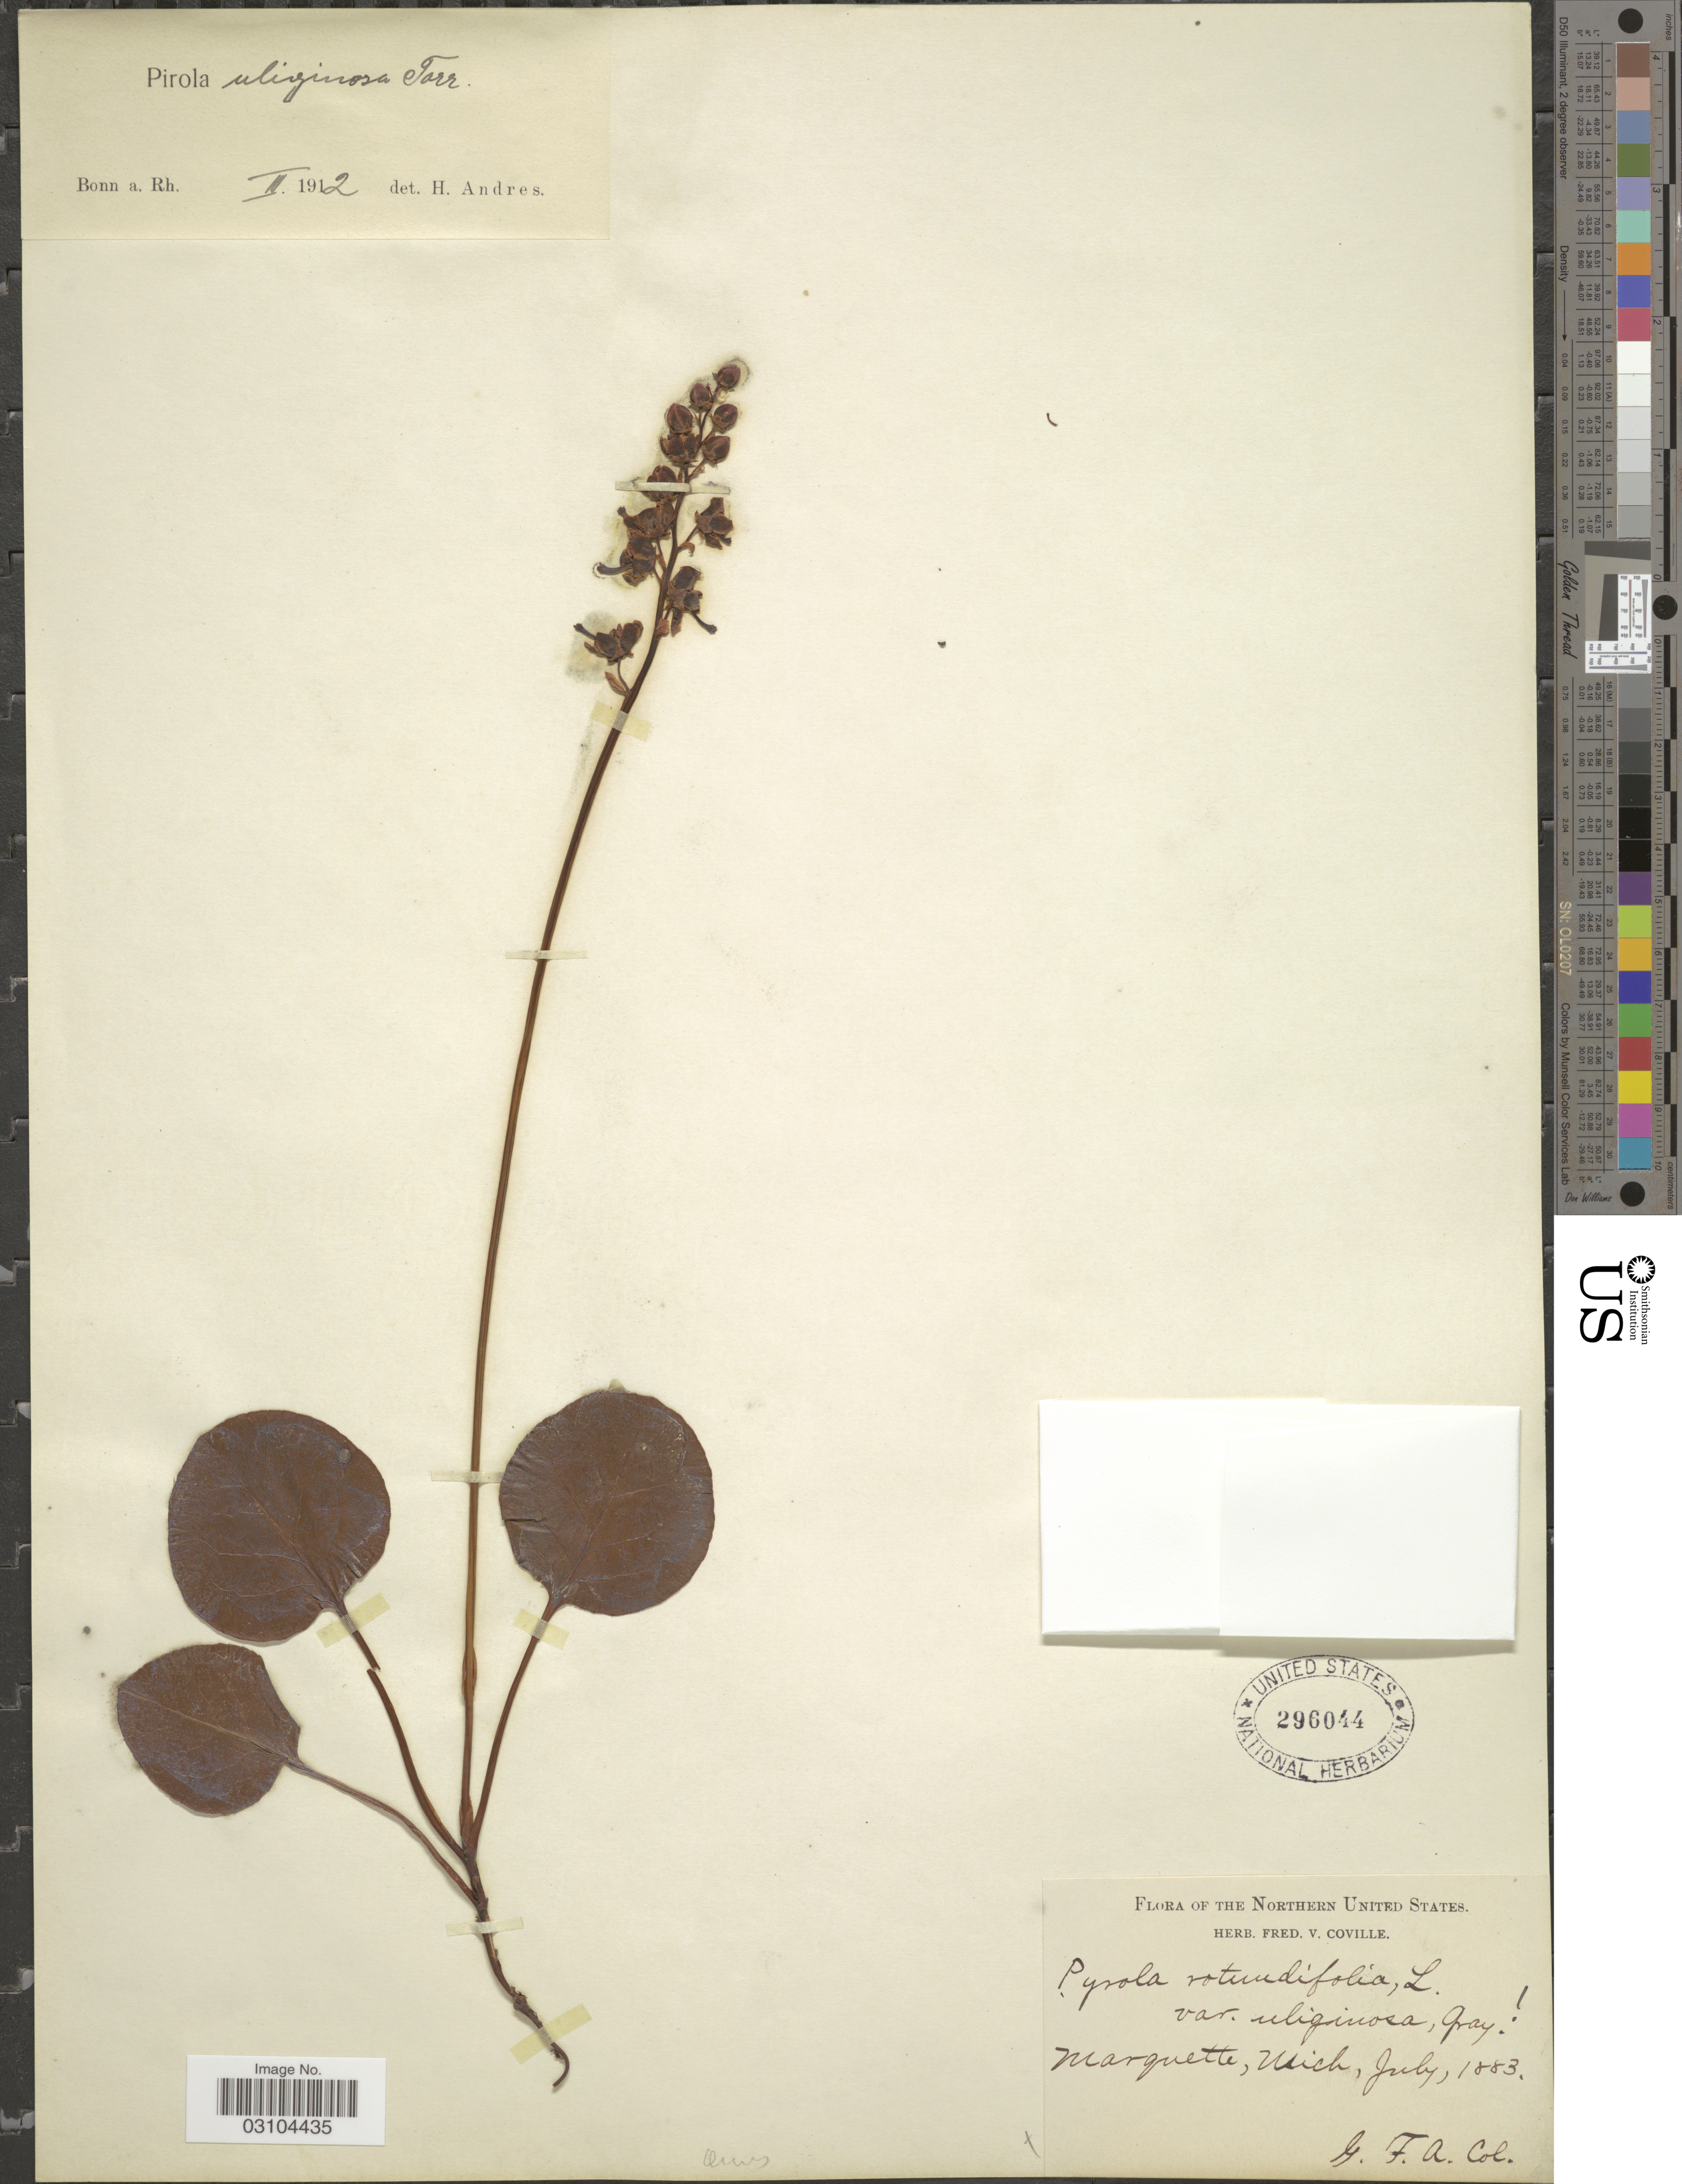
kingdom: Plantae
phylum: Tracheophyta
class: Magnoliopsida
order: Ericales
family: Ericaceae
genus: Pyrola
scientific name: Pyrola uliginosa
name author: Torr. & A. Gray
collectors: G. F. A.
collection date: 1883-07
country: United States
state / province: Michigan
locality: The Northern United States, Marquette, Ulich.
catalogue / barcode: US 296044